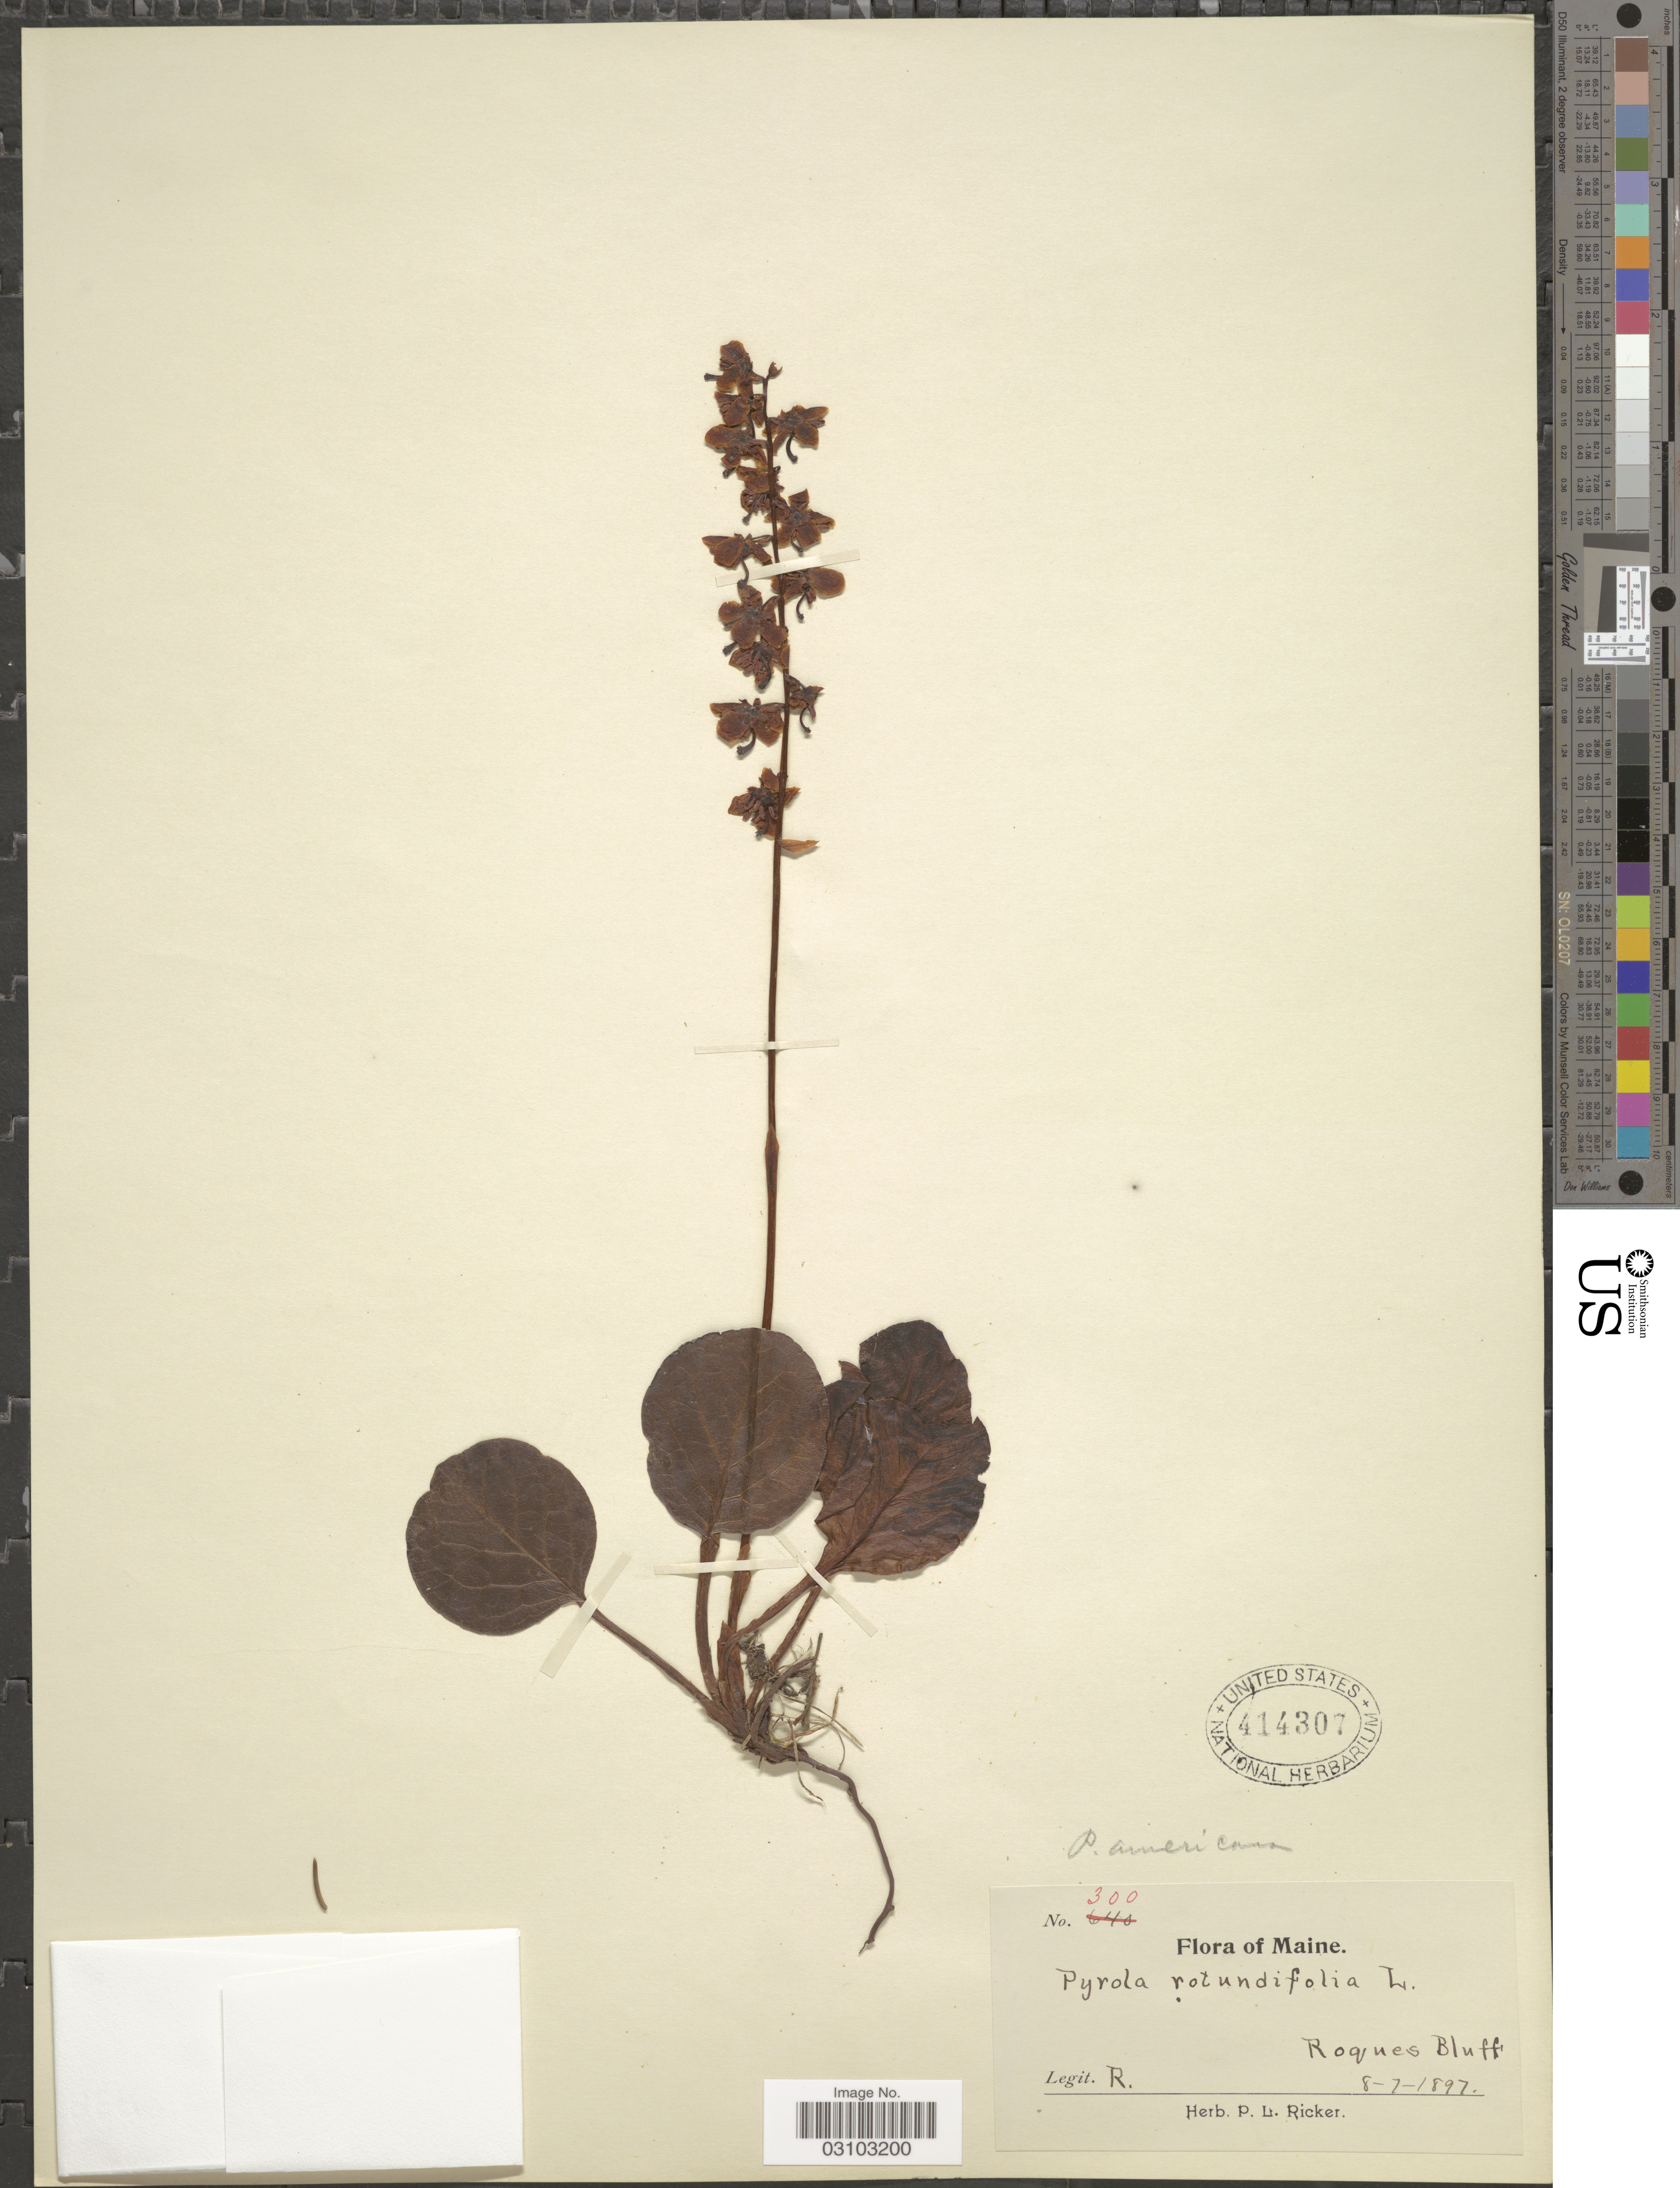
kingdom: Plantae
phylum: Tracheophyta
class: Magnoliopsida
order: Ericales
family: Ericaceae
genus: Pyrola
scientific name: Pyrola americana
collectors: P. Ricker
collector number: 300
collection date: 1897-08-07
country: United States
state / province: Maine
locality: Roques Bluff.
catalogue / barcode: US 414307